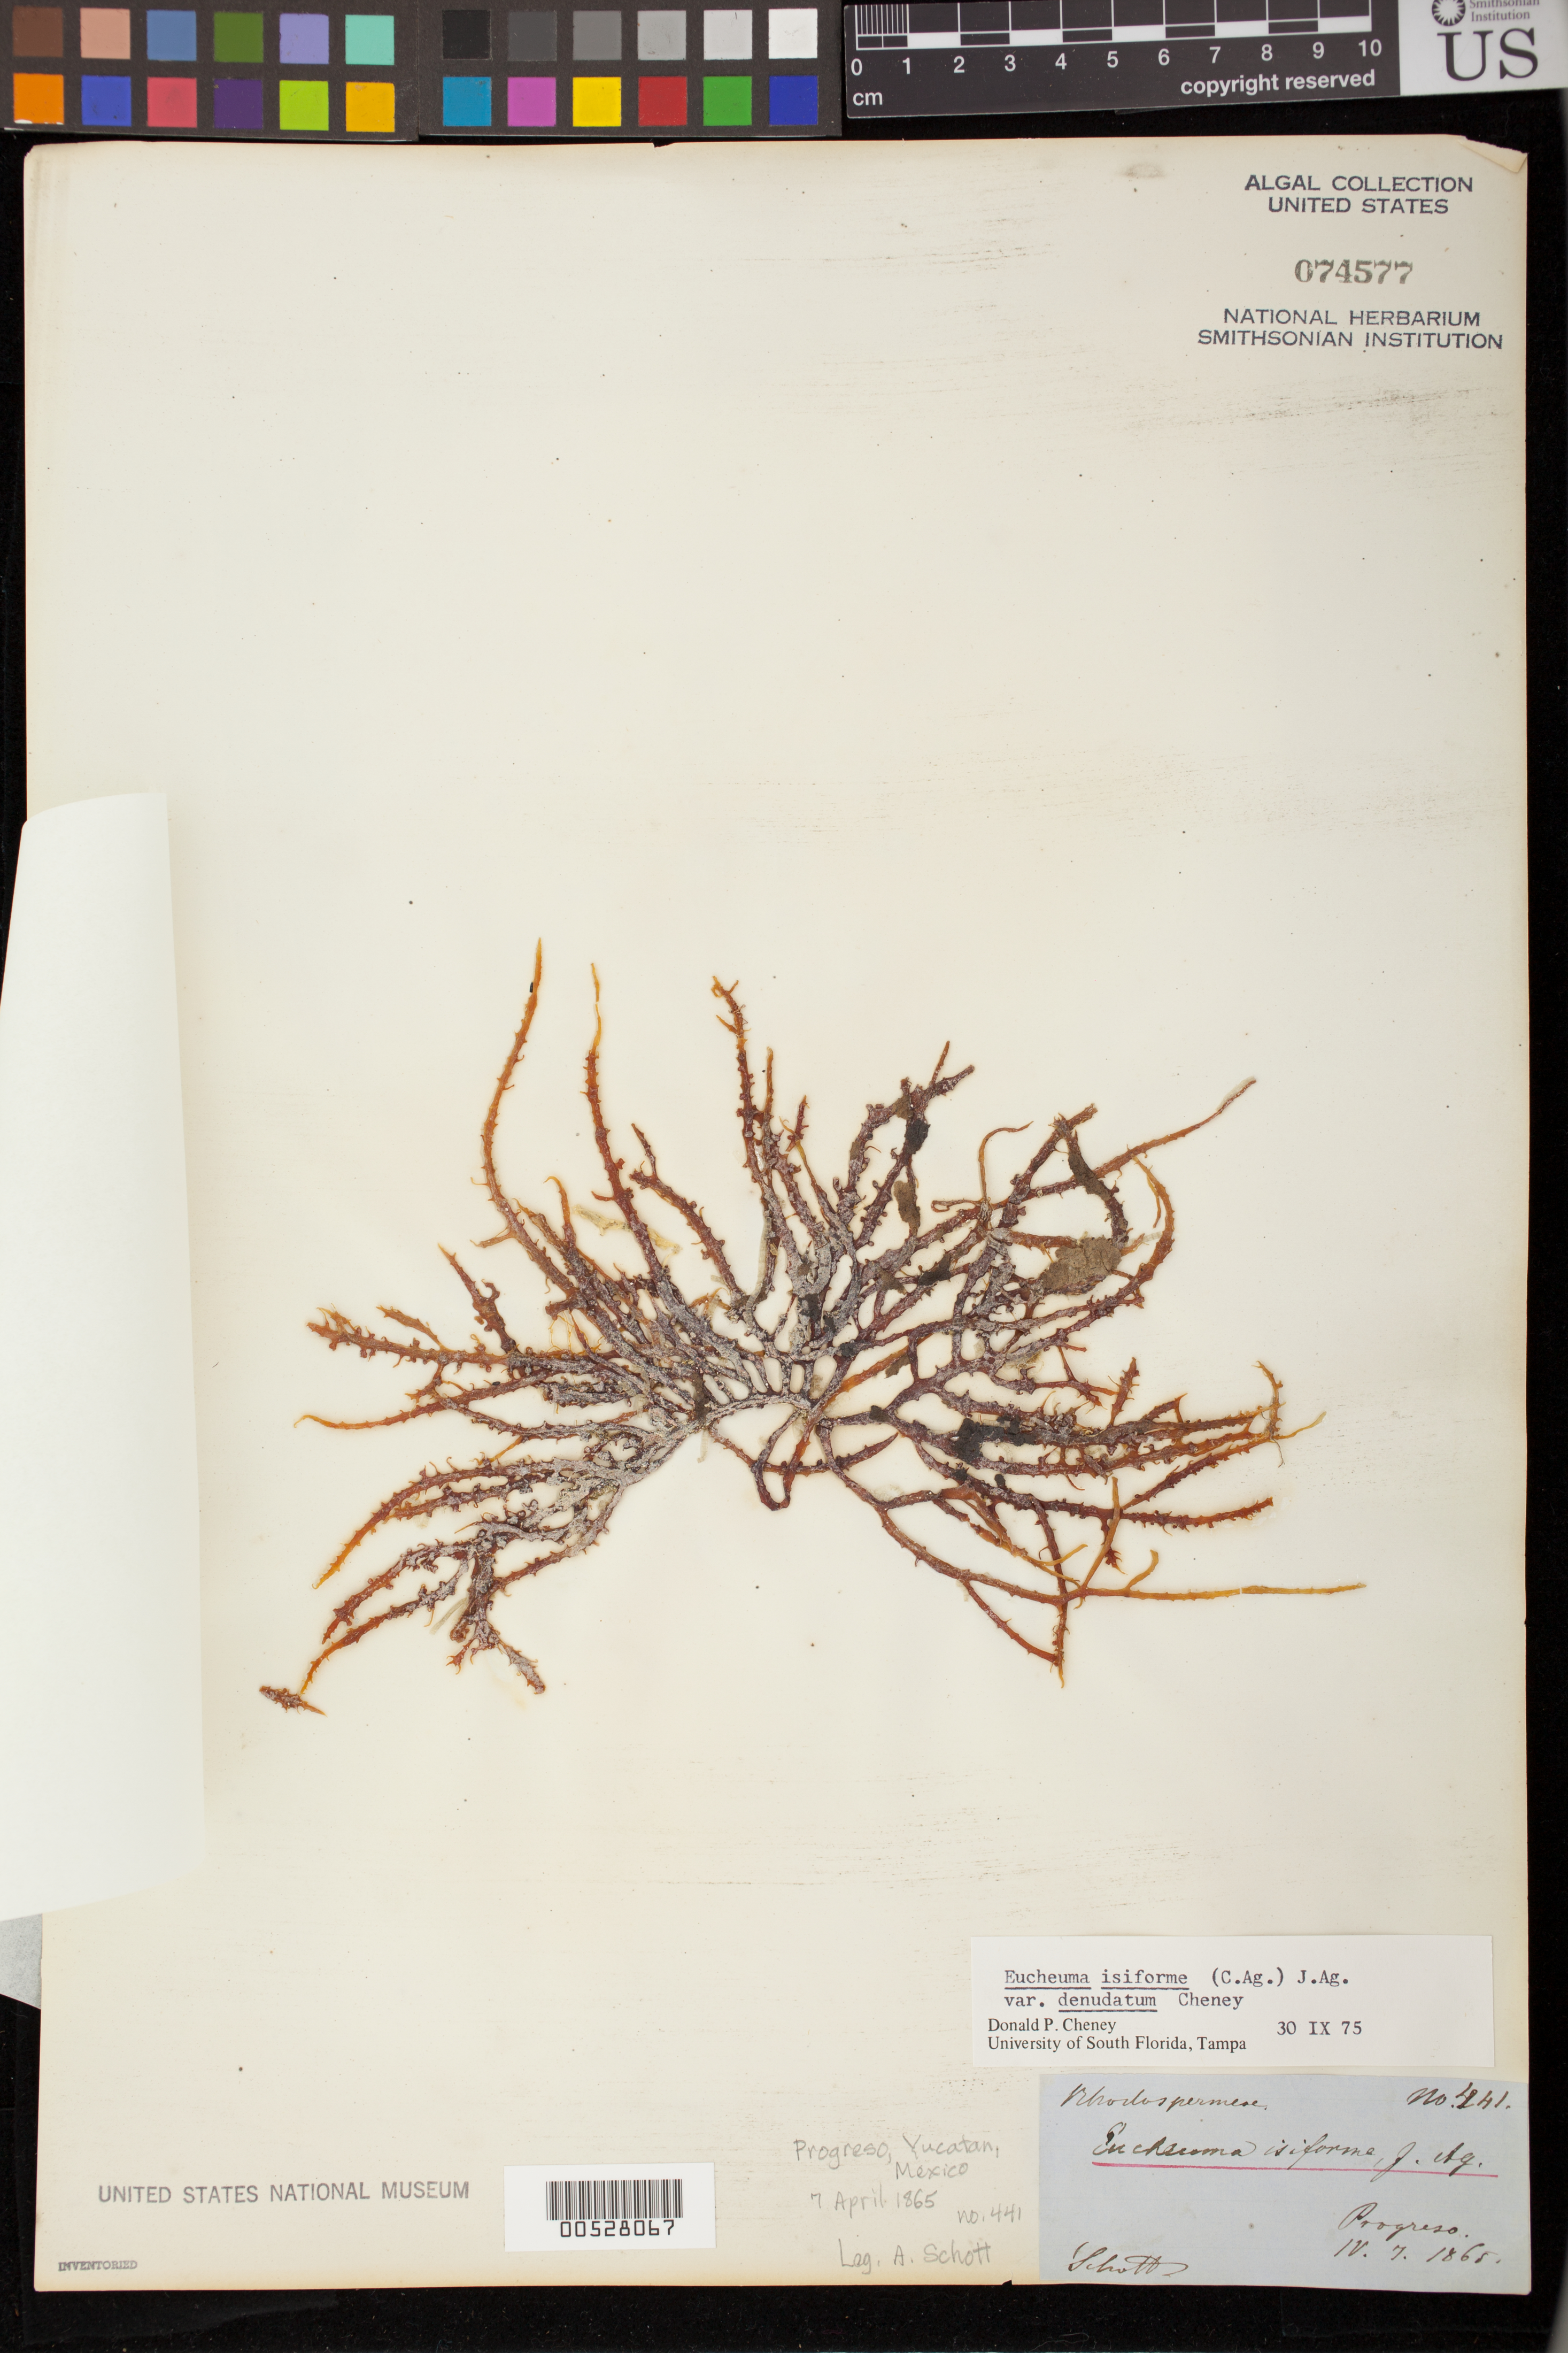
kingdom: Plantae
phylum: Rhodophyta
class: Florideophyceae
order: Gigartinales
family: Solieriaceae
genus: Eucheumatopsis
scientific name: Eucheumatopsis isiformis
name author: (C. Agardh) M.L. Núñez-Resendiz et al.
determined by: Algae name updating Project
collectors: A. C. V. Schott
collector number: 441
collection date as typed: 07 Apr 1865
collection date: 1865-04-07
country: Mexico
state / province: Yucatan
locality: Progreso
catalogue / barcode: US 74577